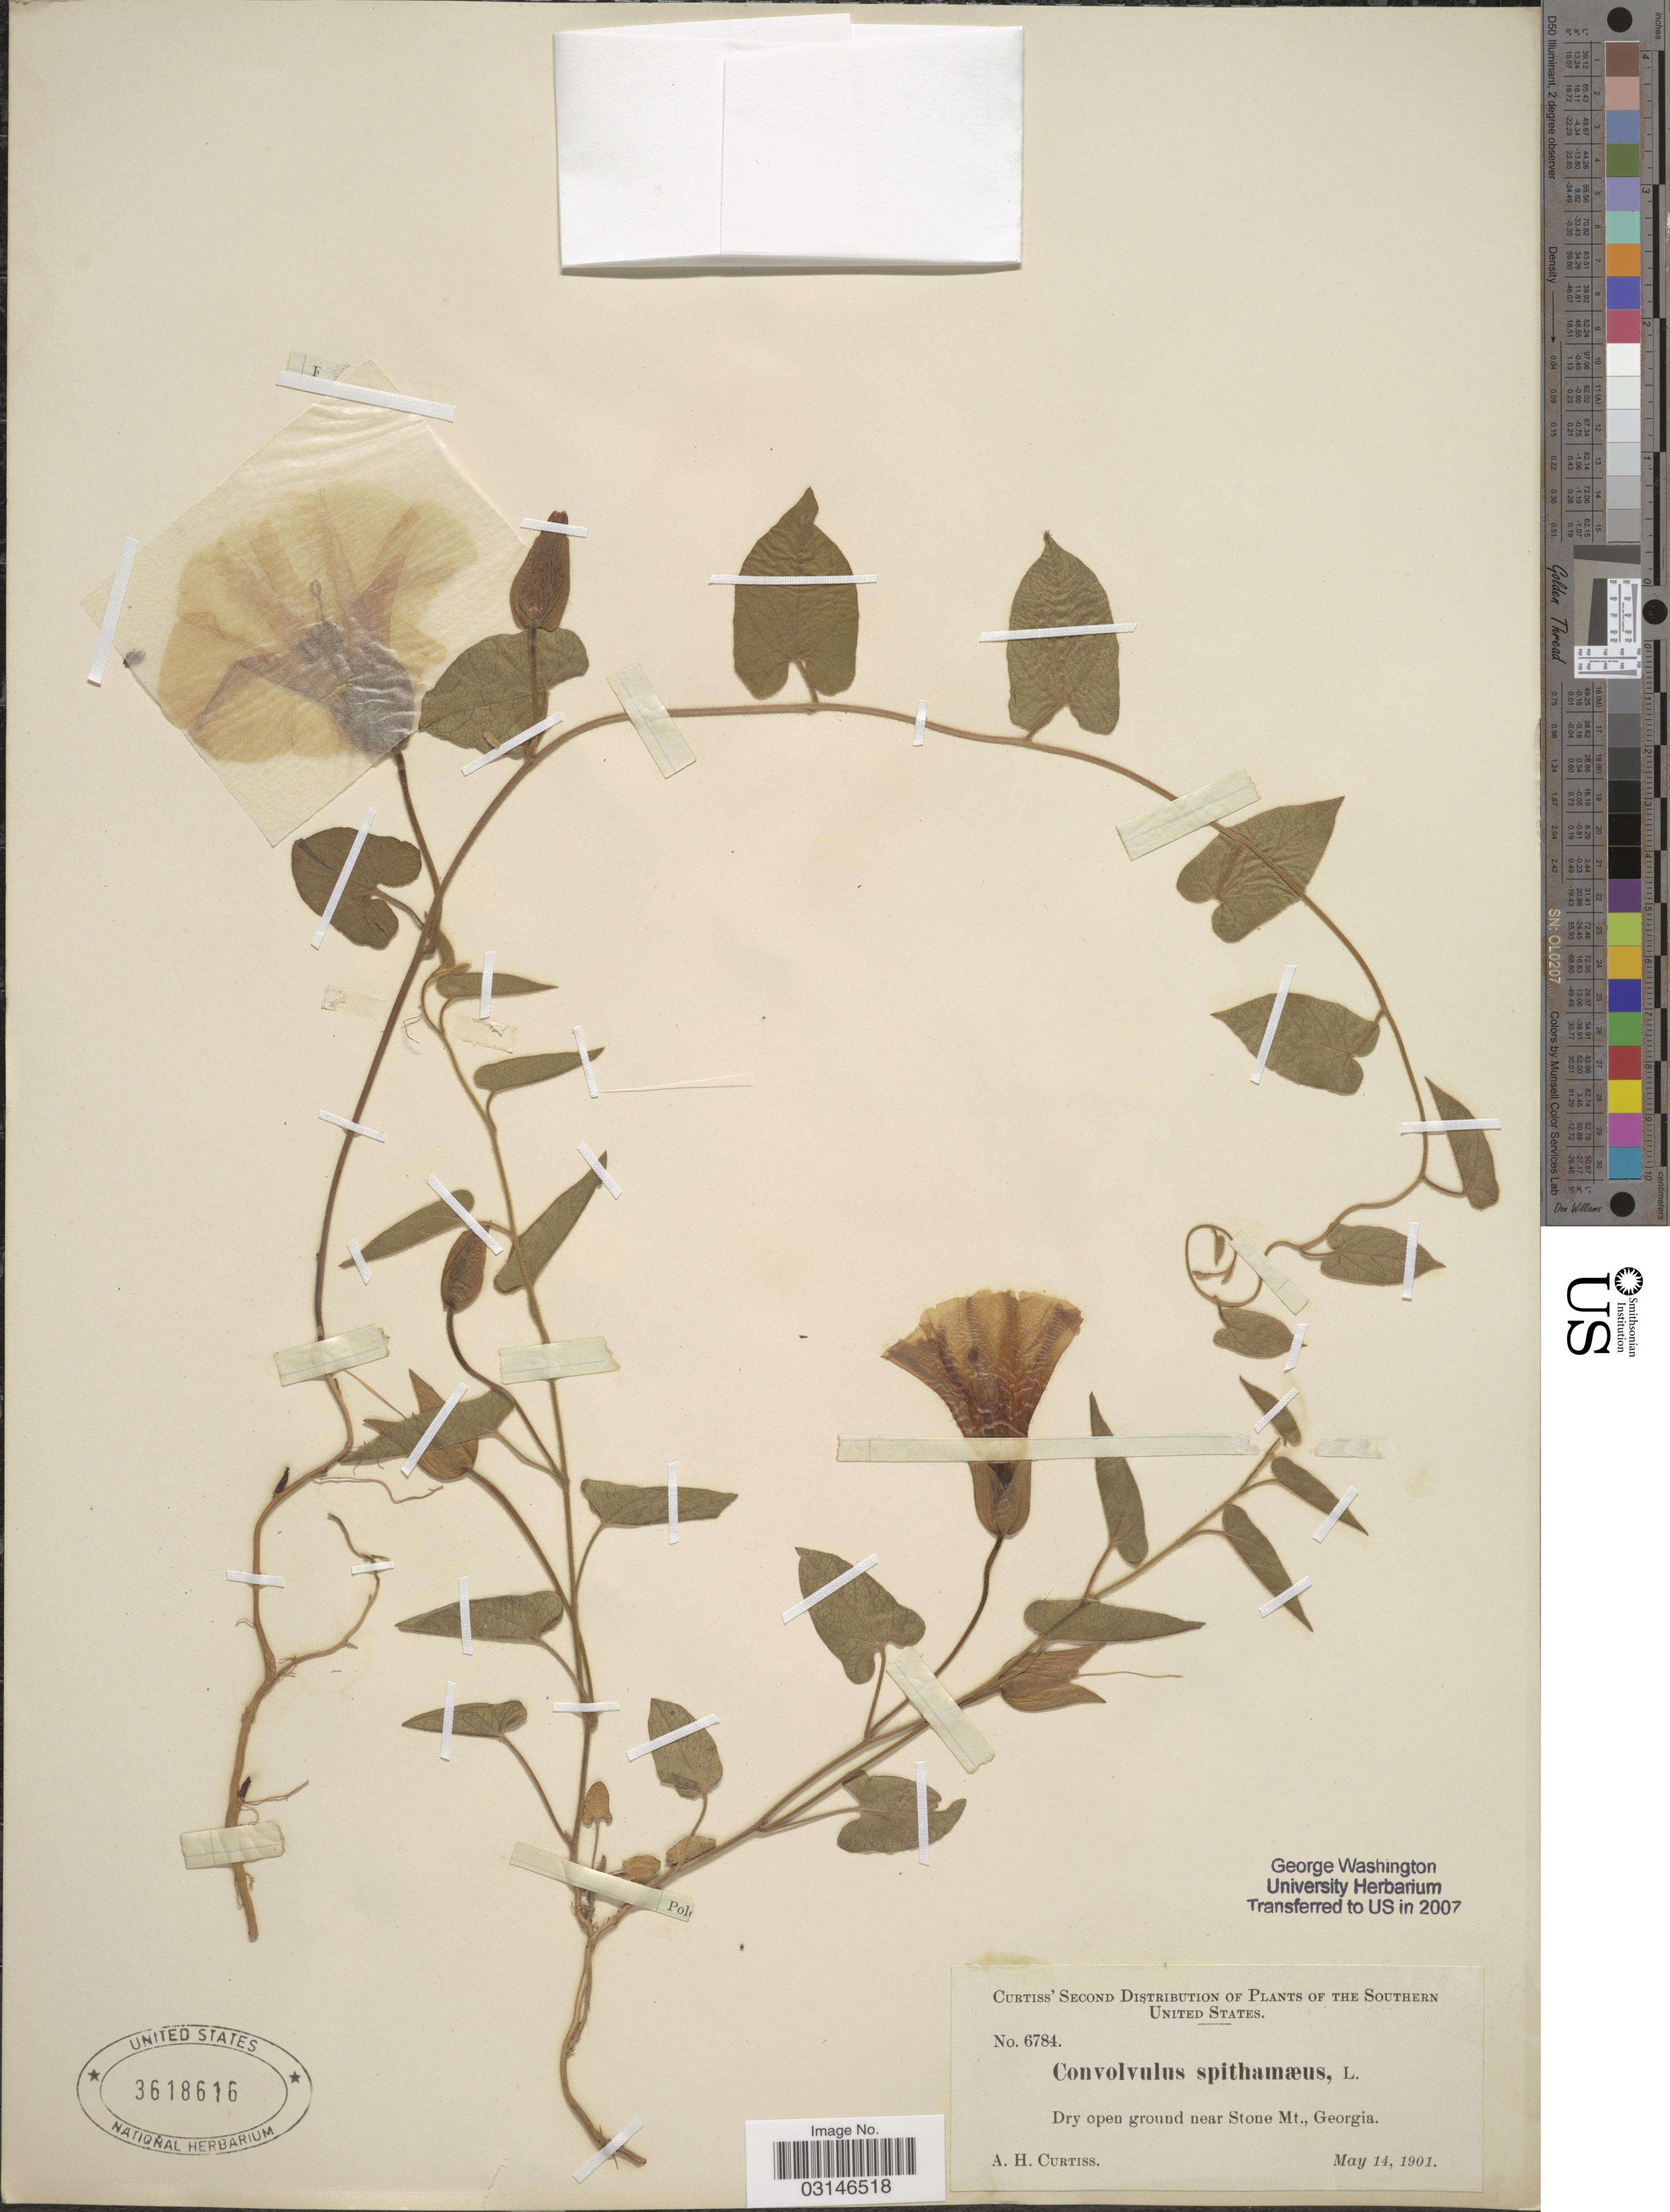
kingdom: Plantae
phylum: Tracheophyta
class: Magnoliopsida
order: Solanales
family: Convolvulaceae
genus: Calystegia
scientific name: Calystegia spithamaea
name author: (L.) Pursh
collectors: A. H. Curtiss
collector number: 6784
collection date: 1901-05-14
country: United States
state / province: Georgia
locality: The Southern United States, Dry open ground near Stone Mt., Georgia.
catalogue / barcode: US 3618616